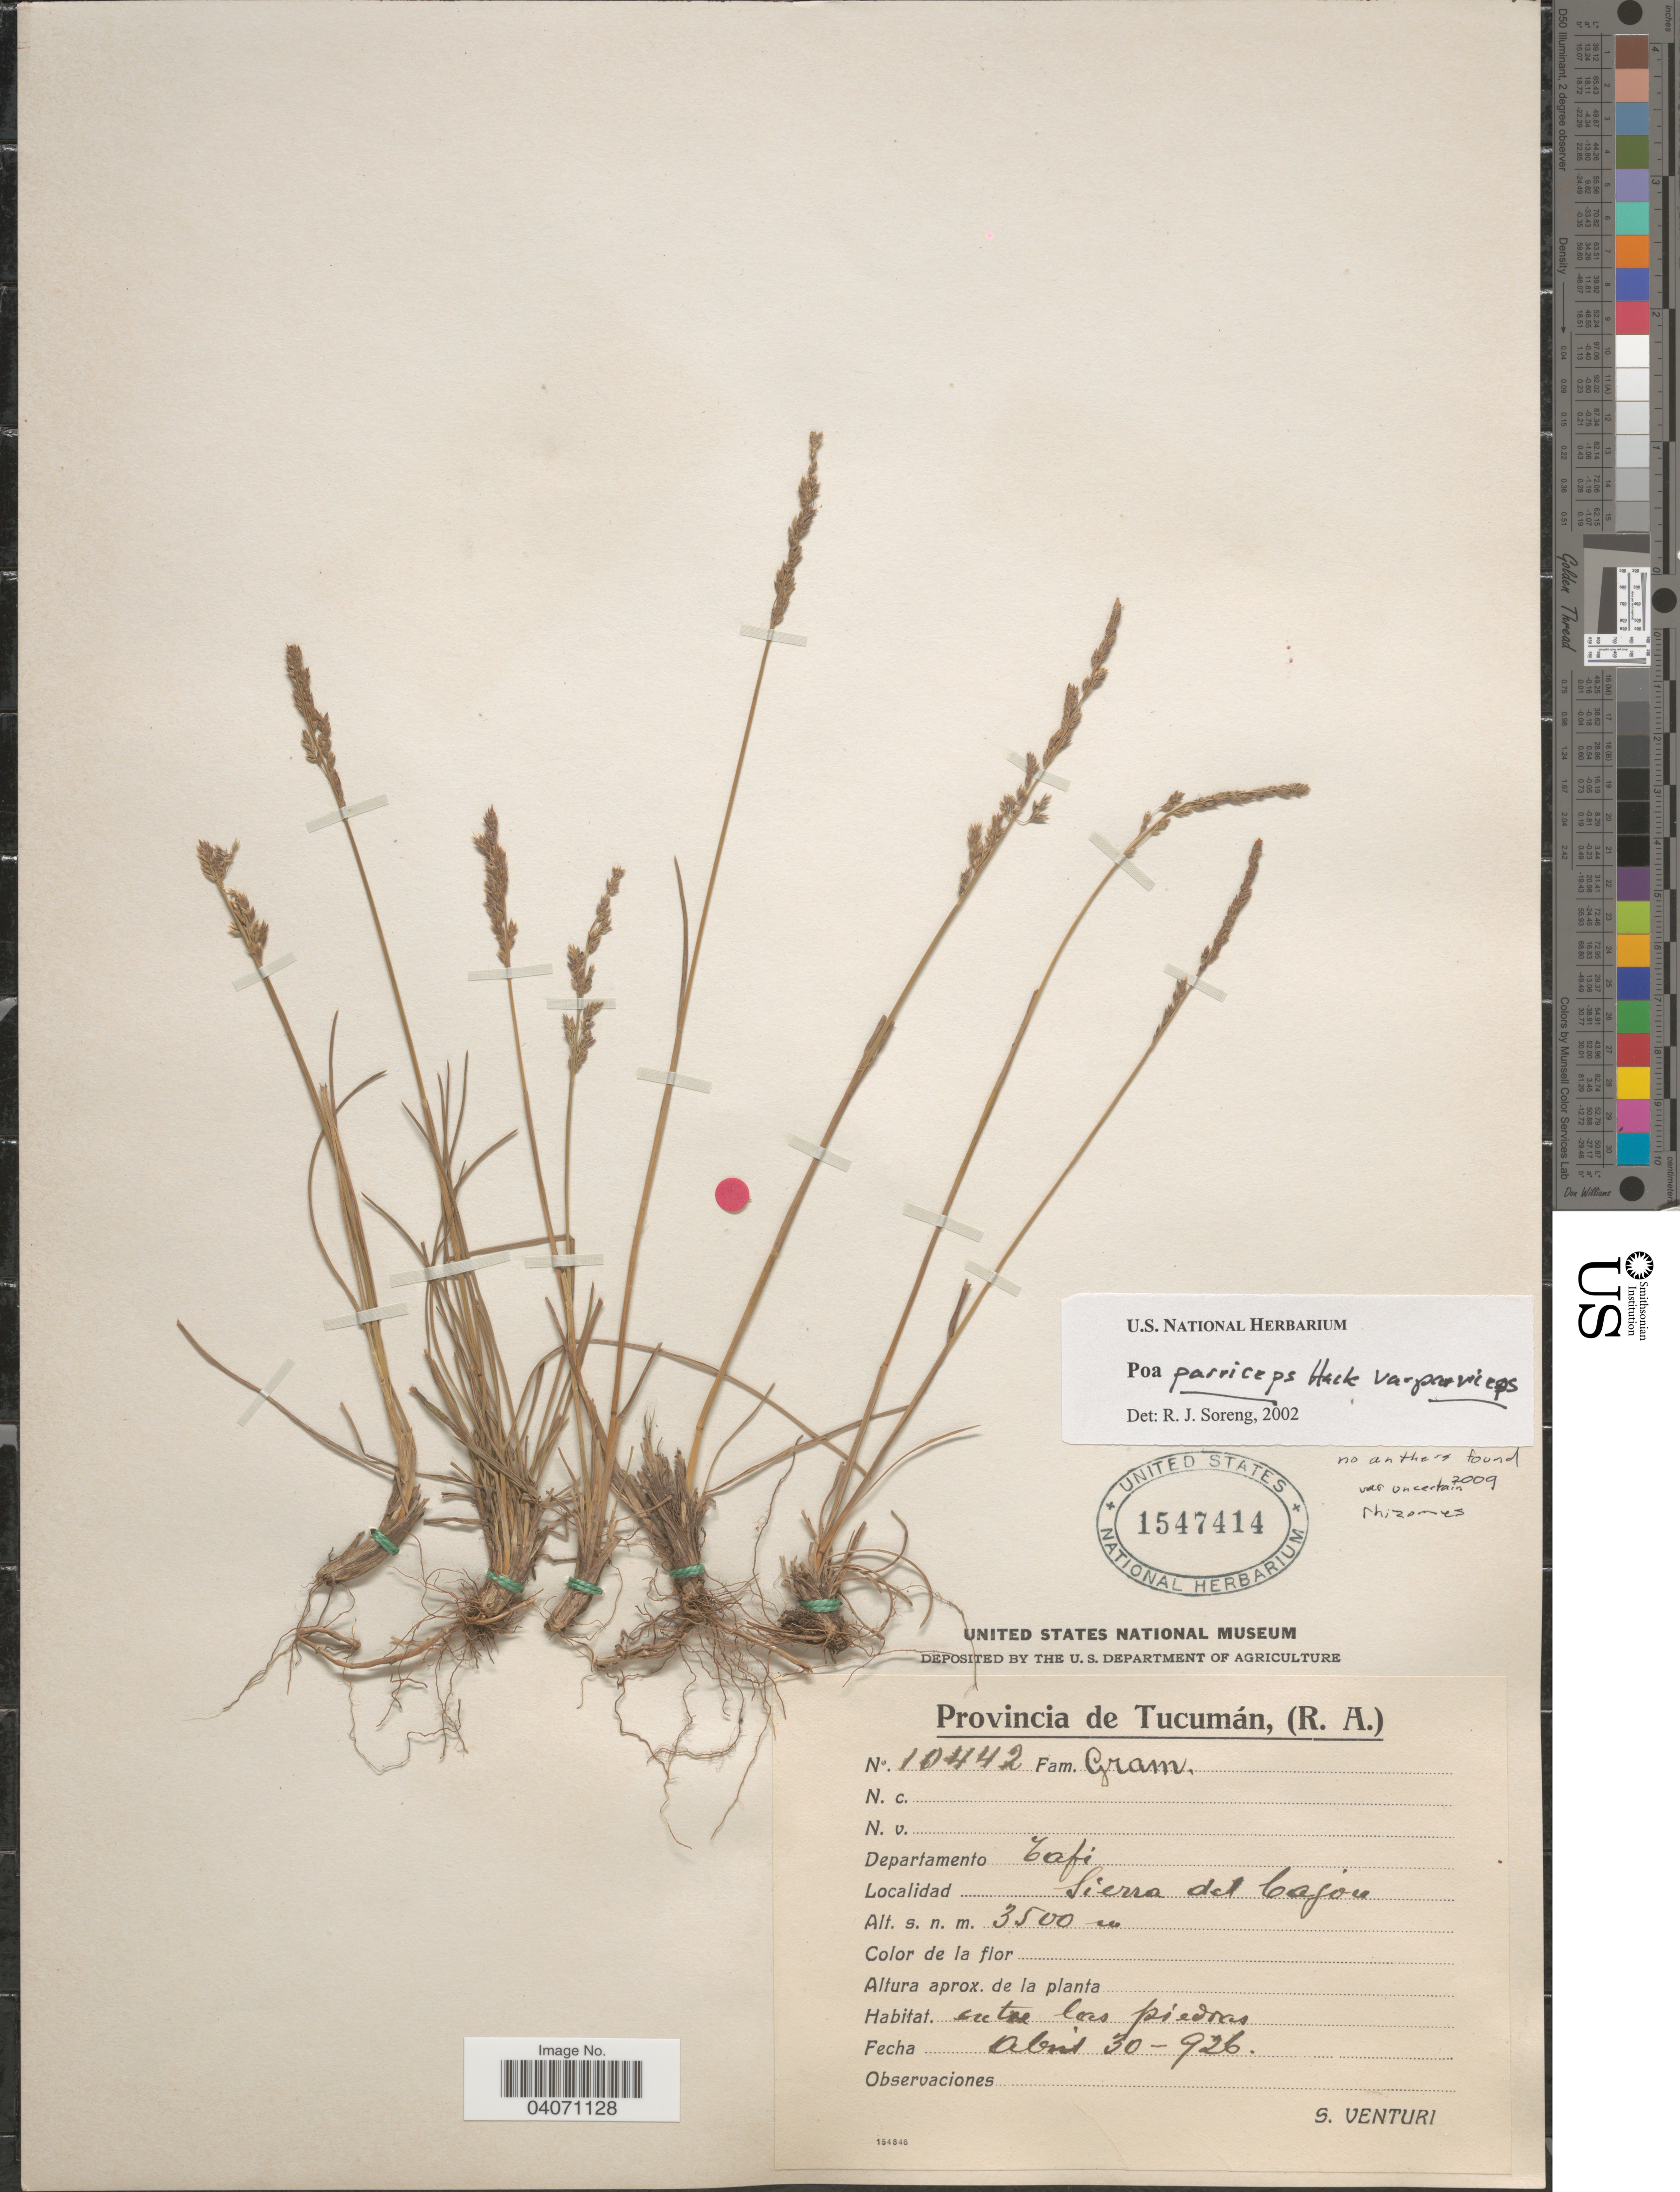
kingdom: Plantae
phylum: Tracheophyta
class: Liliopsida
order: Poales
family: Poaceae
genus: Poa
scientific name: Poa parviceps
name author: Hack.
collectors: S. Venturi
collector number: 10442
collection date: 1926-04-30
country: Argentina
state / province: Tucuman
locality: Departamento Tafí. Sierra del Cajon. Entre las piedras.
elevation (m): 3500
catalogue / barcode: US 1547414